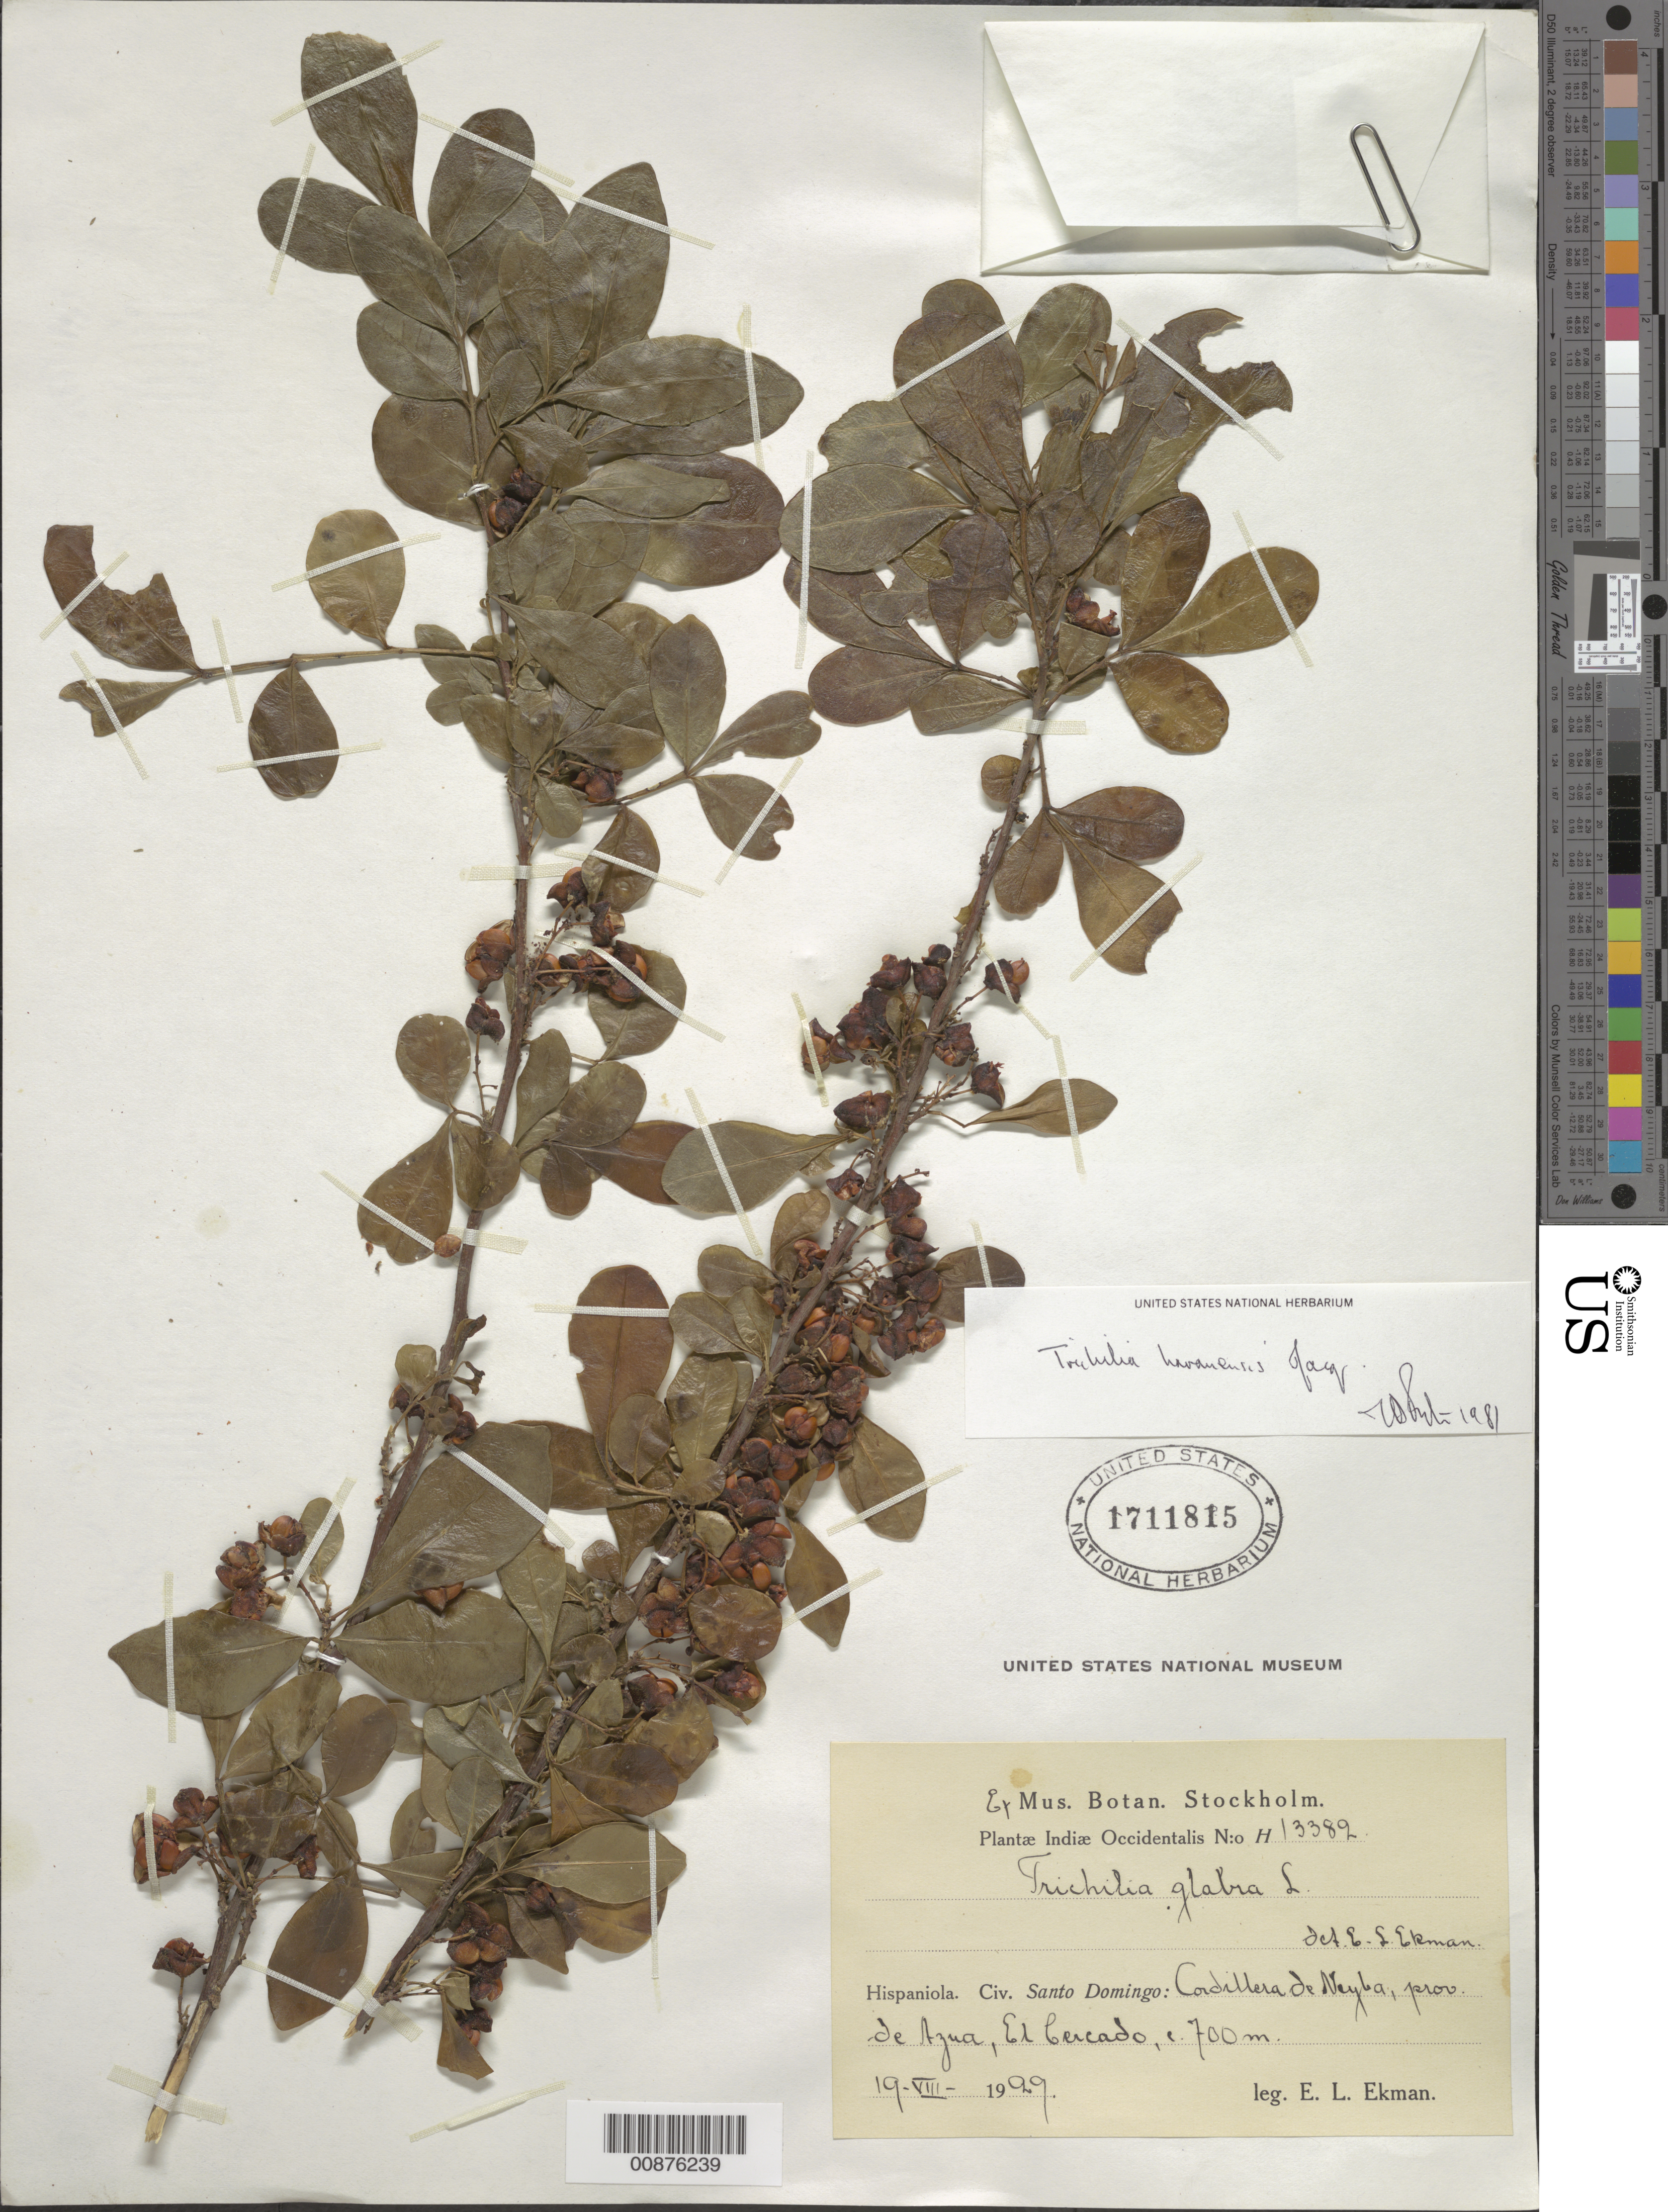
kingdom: Plantae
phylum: Tracheophyta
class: Magnoliopsida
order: Sapindales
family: Meliaceae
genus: Trichilia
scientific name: Trichilia havanensis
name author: Jacq.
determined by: Pennington, T. D., (K)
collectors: E. L. Ekman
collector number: H 13382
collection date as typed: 19 Aug 1929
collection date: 1929-08-19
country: Dominican Republic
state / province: Azua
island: Hispaniola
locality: Cordillera de Neyba, El Cercado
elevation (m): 700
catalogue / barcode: US 1711815